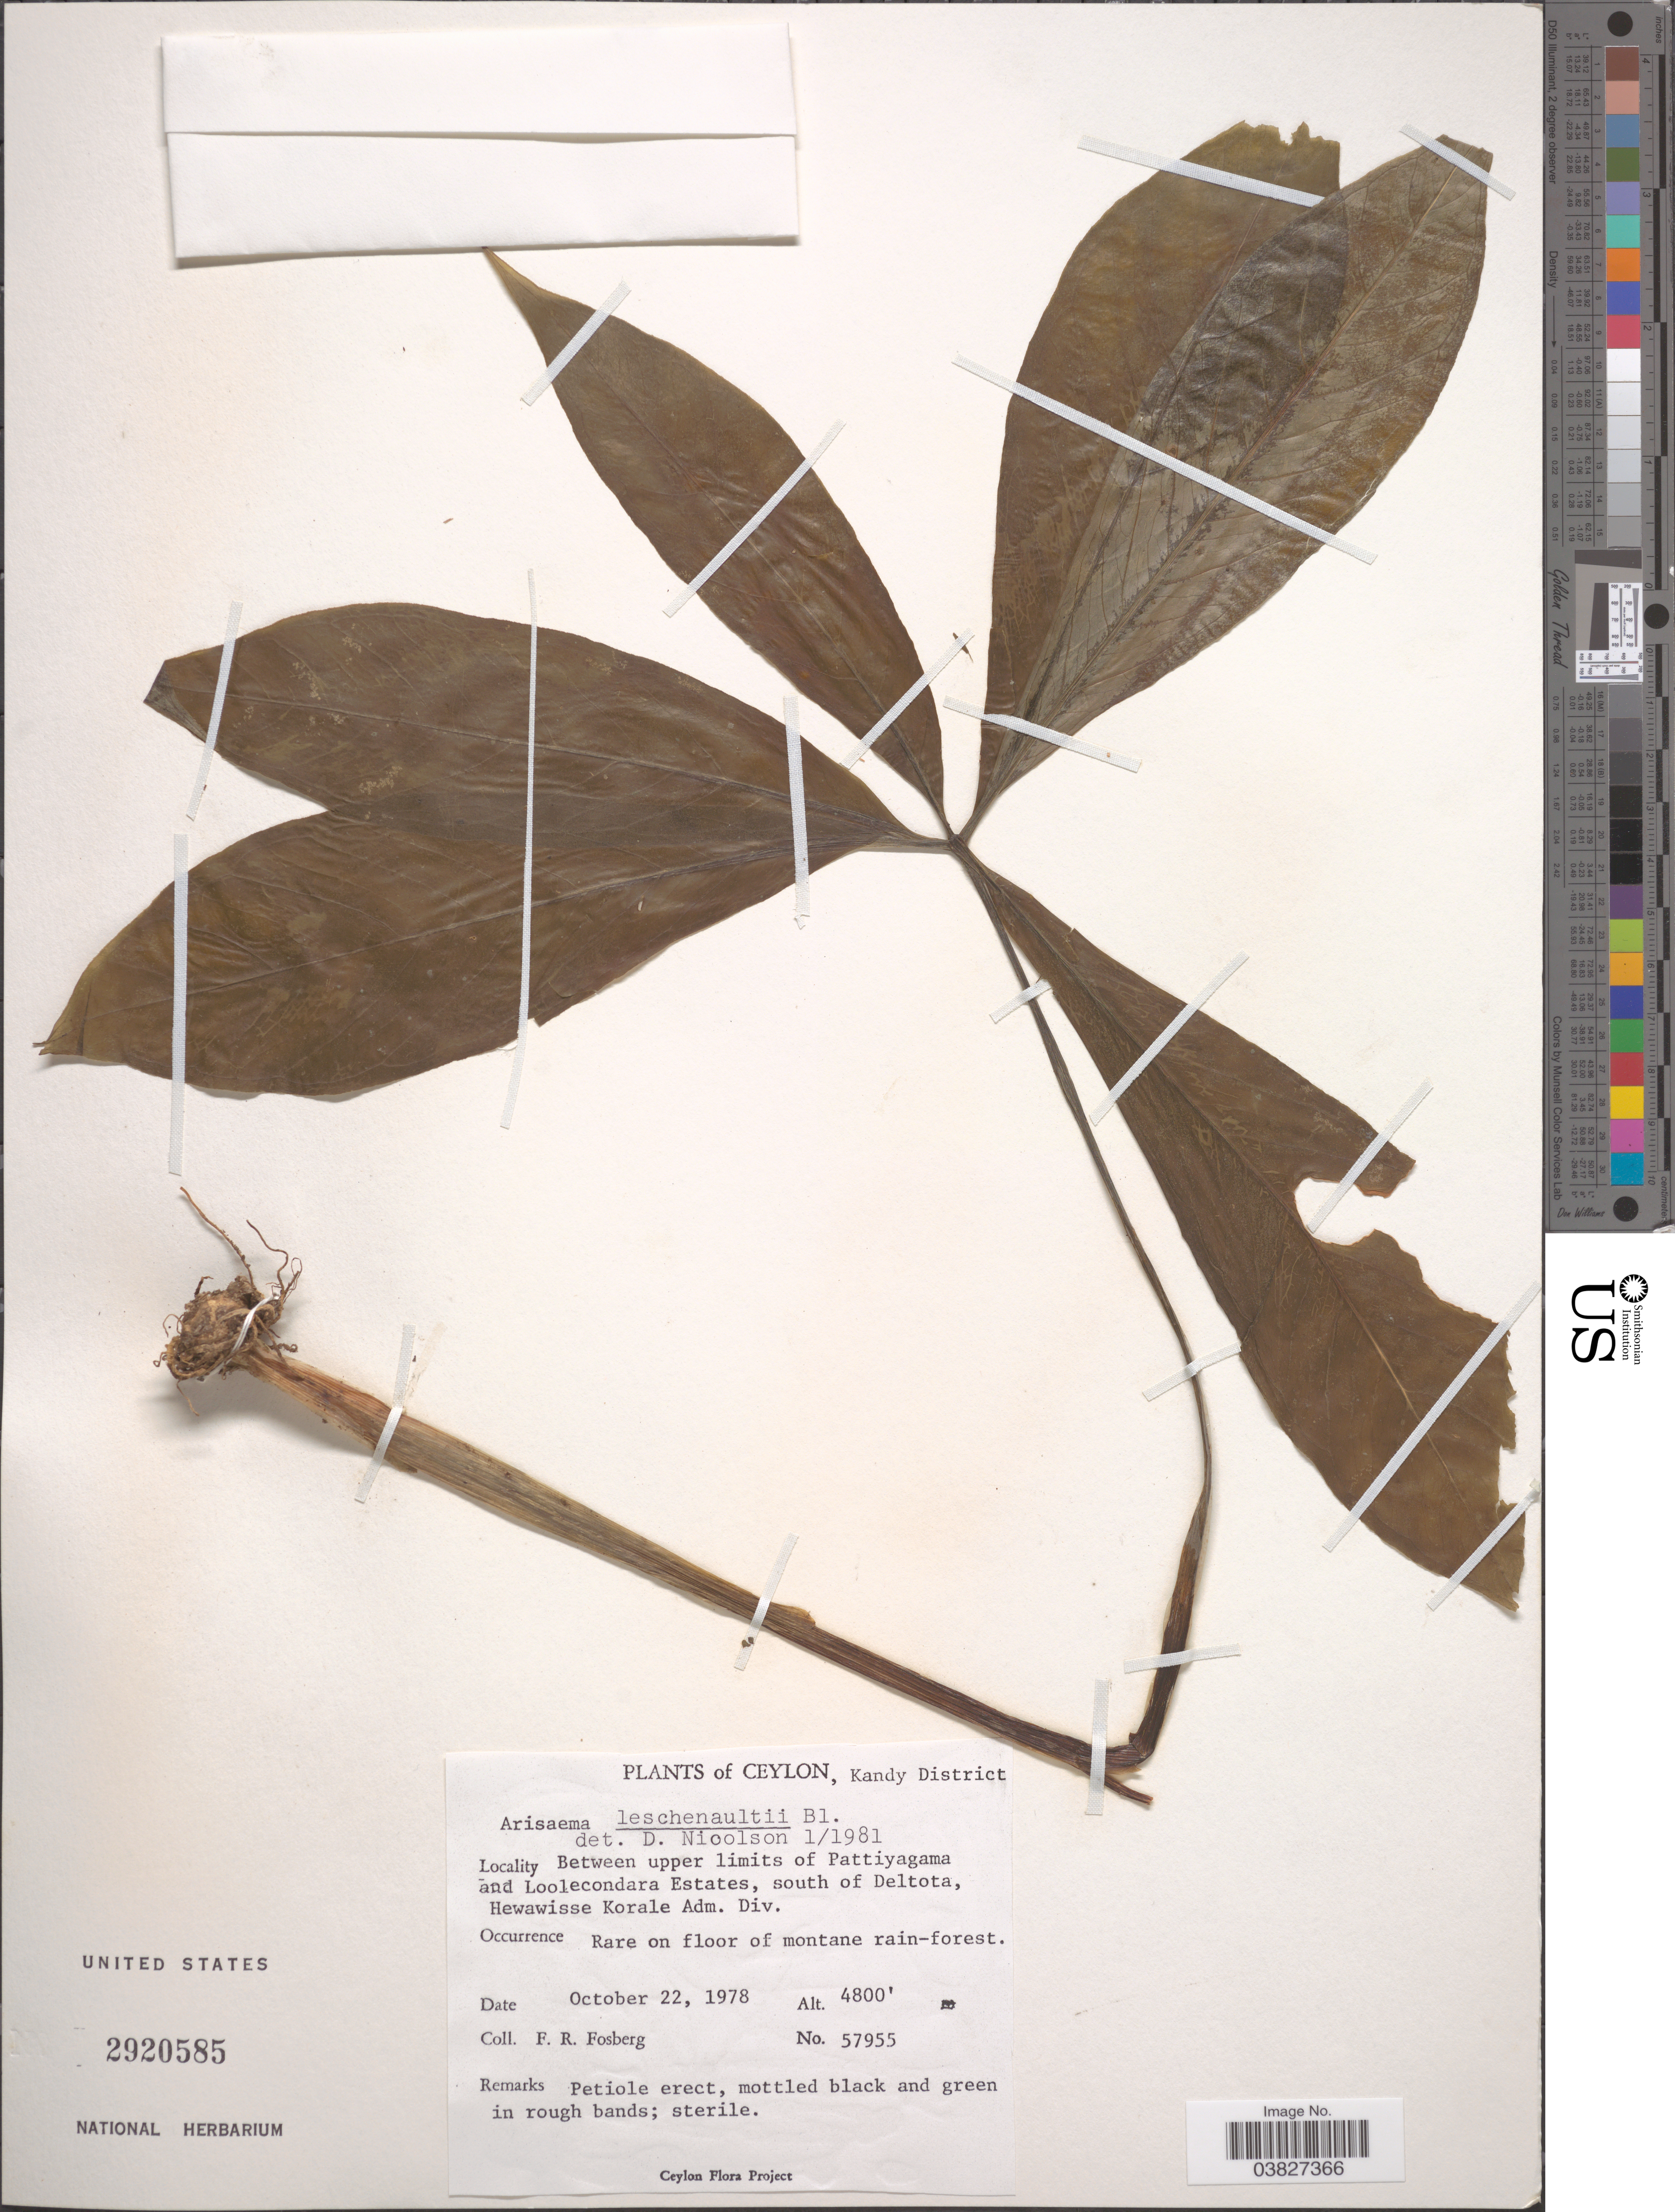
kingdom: Plantae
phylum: Tracheophyta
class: Liliopsida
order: Alismatales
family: Araceae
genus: Arisaema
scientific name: Arisaema leschenaultii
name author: Blume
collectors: F. R. Fosberg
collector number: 57955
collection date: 1978-10-22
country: Sri Lanka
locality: Ceylon, Kandy District. Between upper limits of Pattiyagama and Loolecondara Estates, south of Deltota, Hewawisse Korale Adm. Div.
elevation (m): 1463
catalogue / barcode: US 2920585